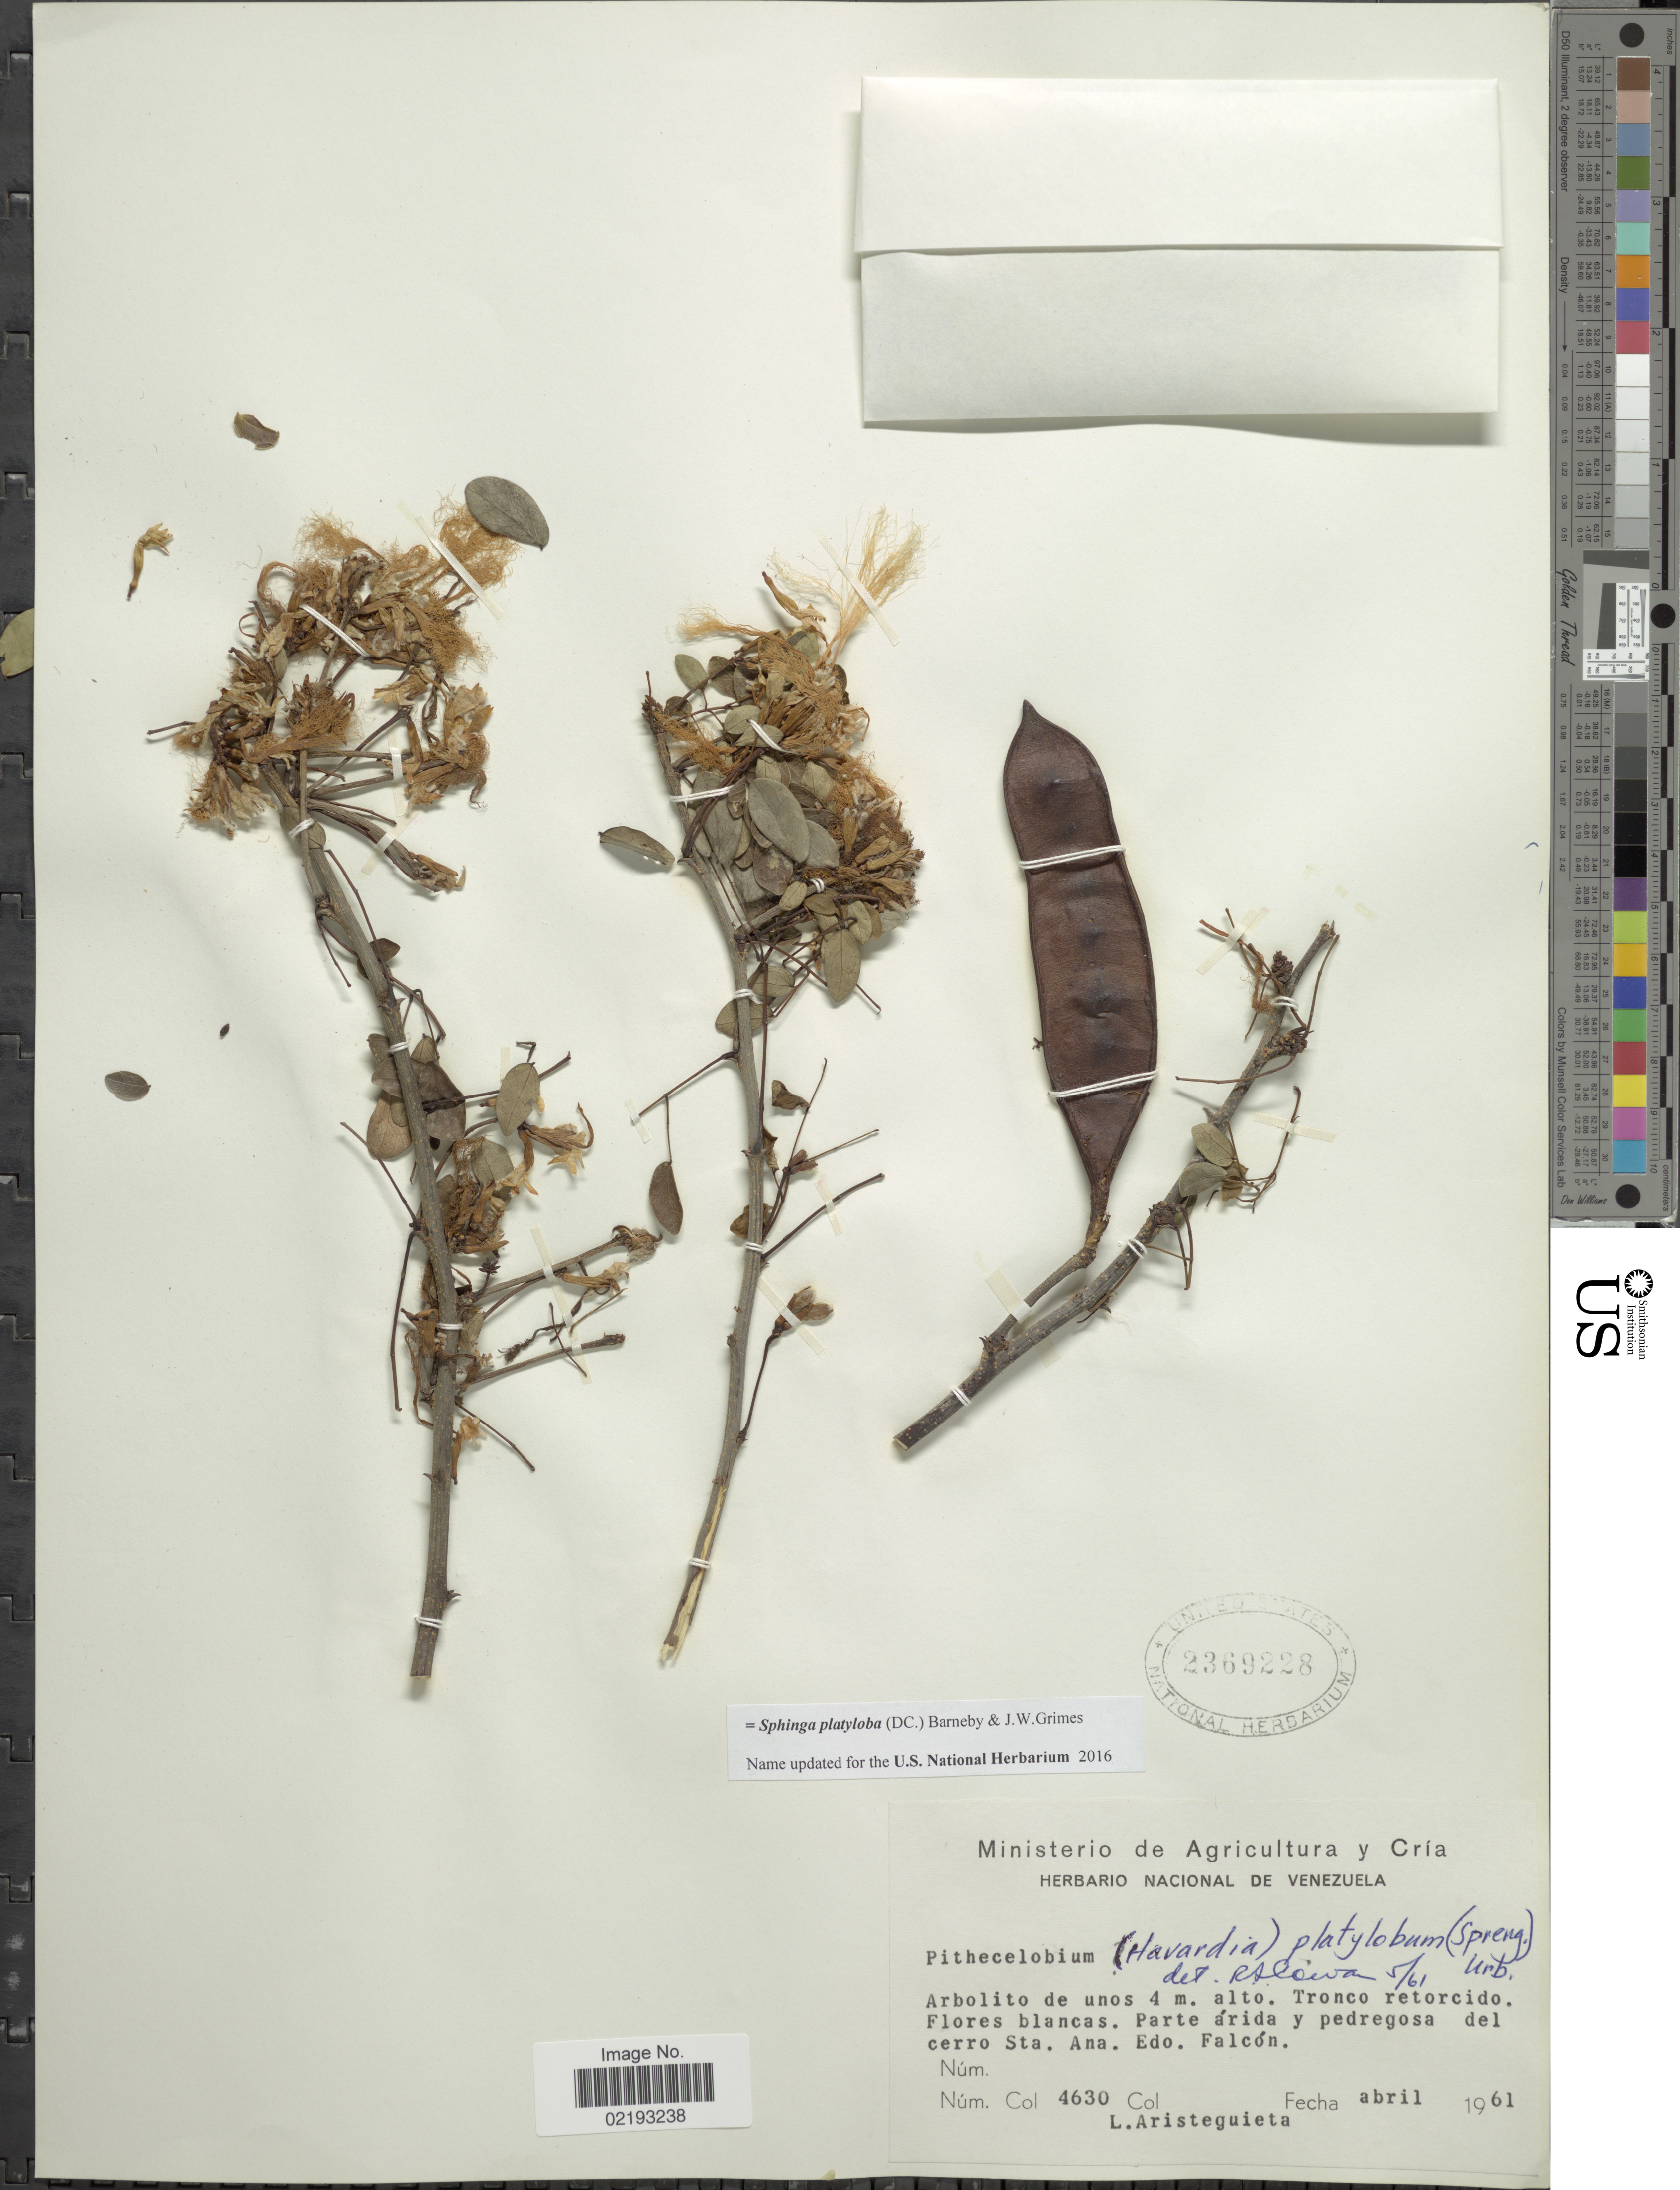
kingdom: Plantae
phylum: Tracheophyta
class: Magnoliopsida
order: Fabales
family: Fabaceae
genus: Sphinga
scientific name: Sphinga platyloba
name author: (DC.) Barneby & J.W. Grimes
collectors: L. Aristeguieta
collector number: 4630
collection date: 1961-04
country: Venezuela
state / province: Falcón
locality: Parte árida y pedregosa del cerro Sta. Anna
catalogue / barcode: US 2369228